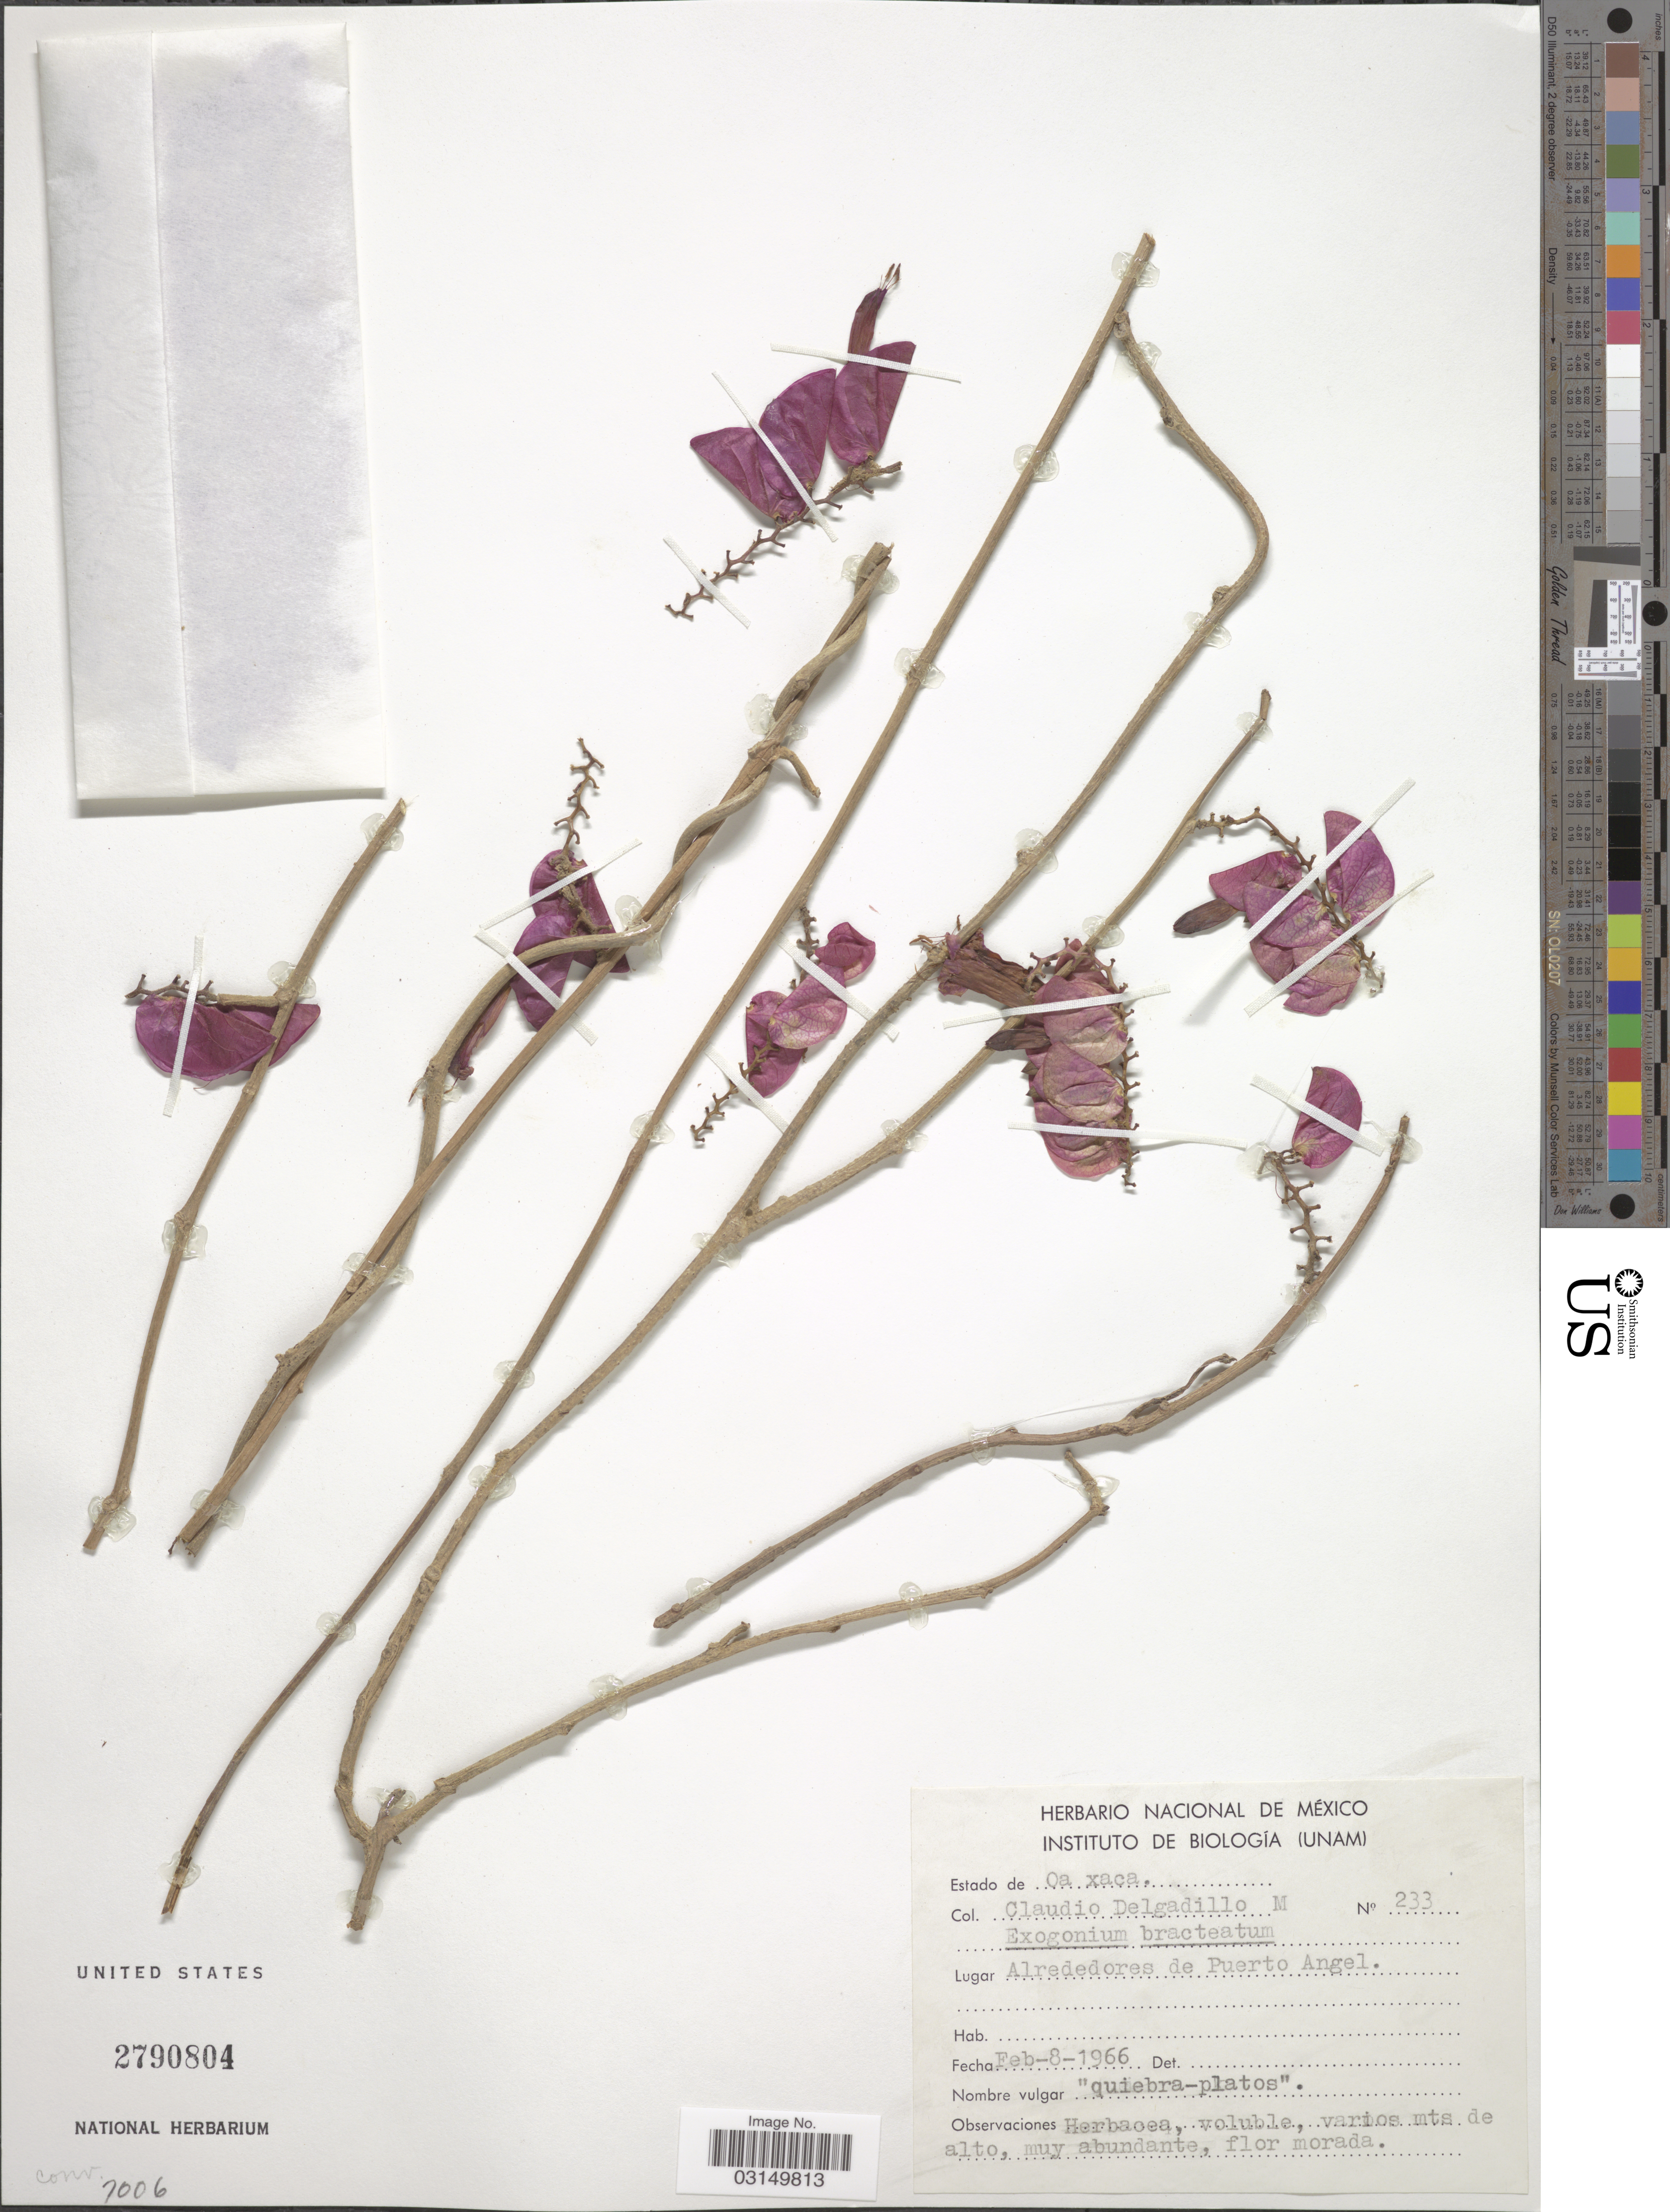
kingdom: Plantae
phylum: Tracheophyta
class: Magnoliopsida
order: Solanales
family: Convolvulaceae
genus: Ipomoea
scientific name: Ipomoea bracteata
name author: Cav.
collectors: C. Delgadillo-m.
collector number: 233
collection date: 1966-02-08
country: Mexico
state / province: Oaxaca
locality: Alrededores de Puerto Angel.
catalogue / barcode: US 2790804